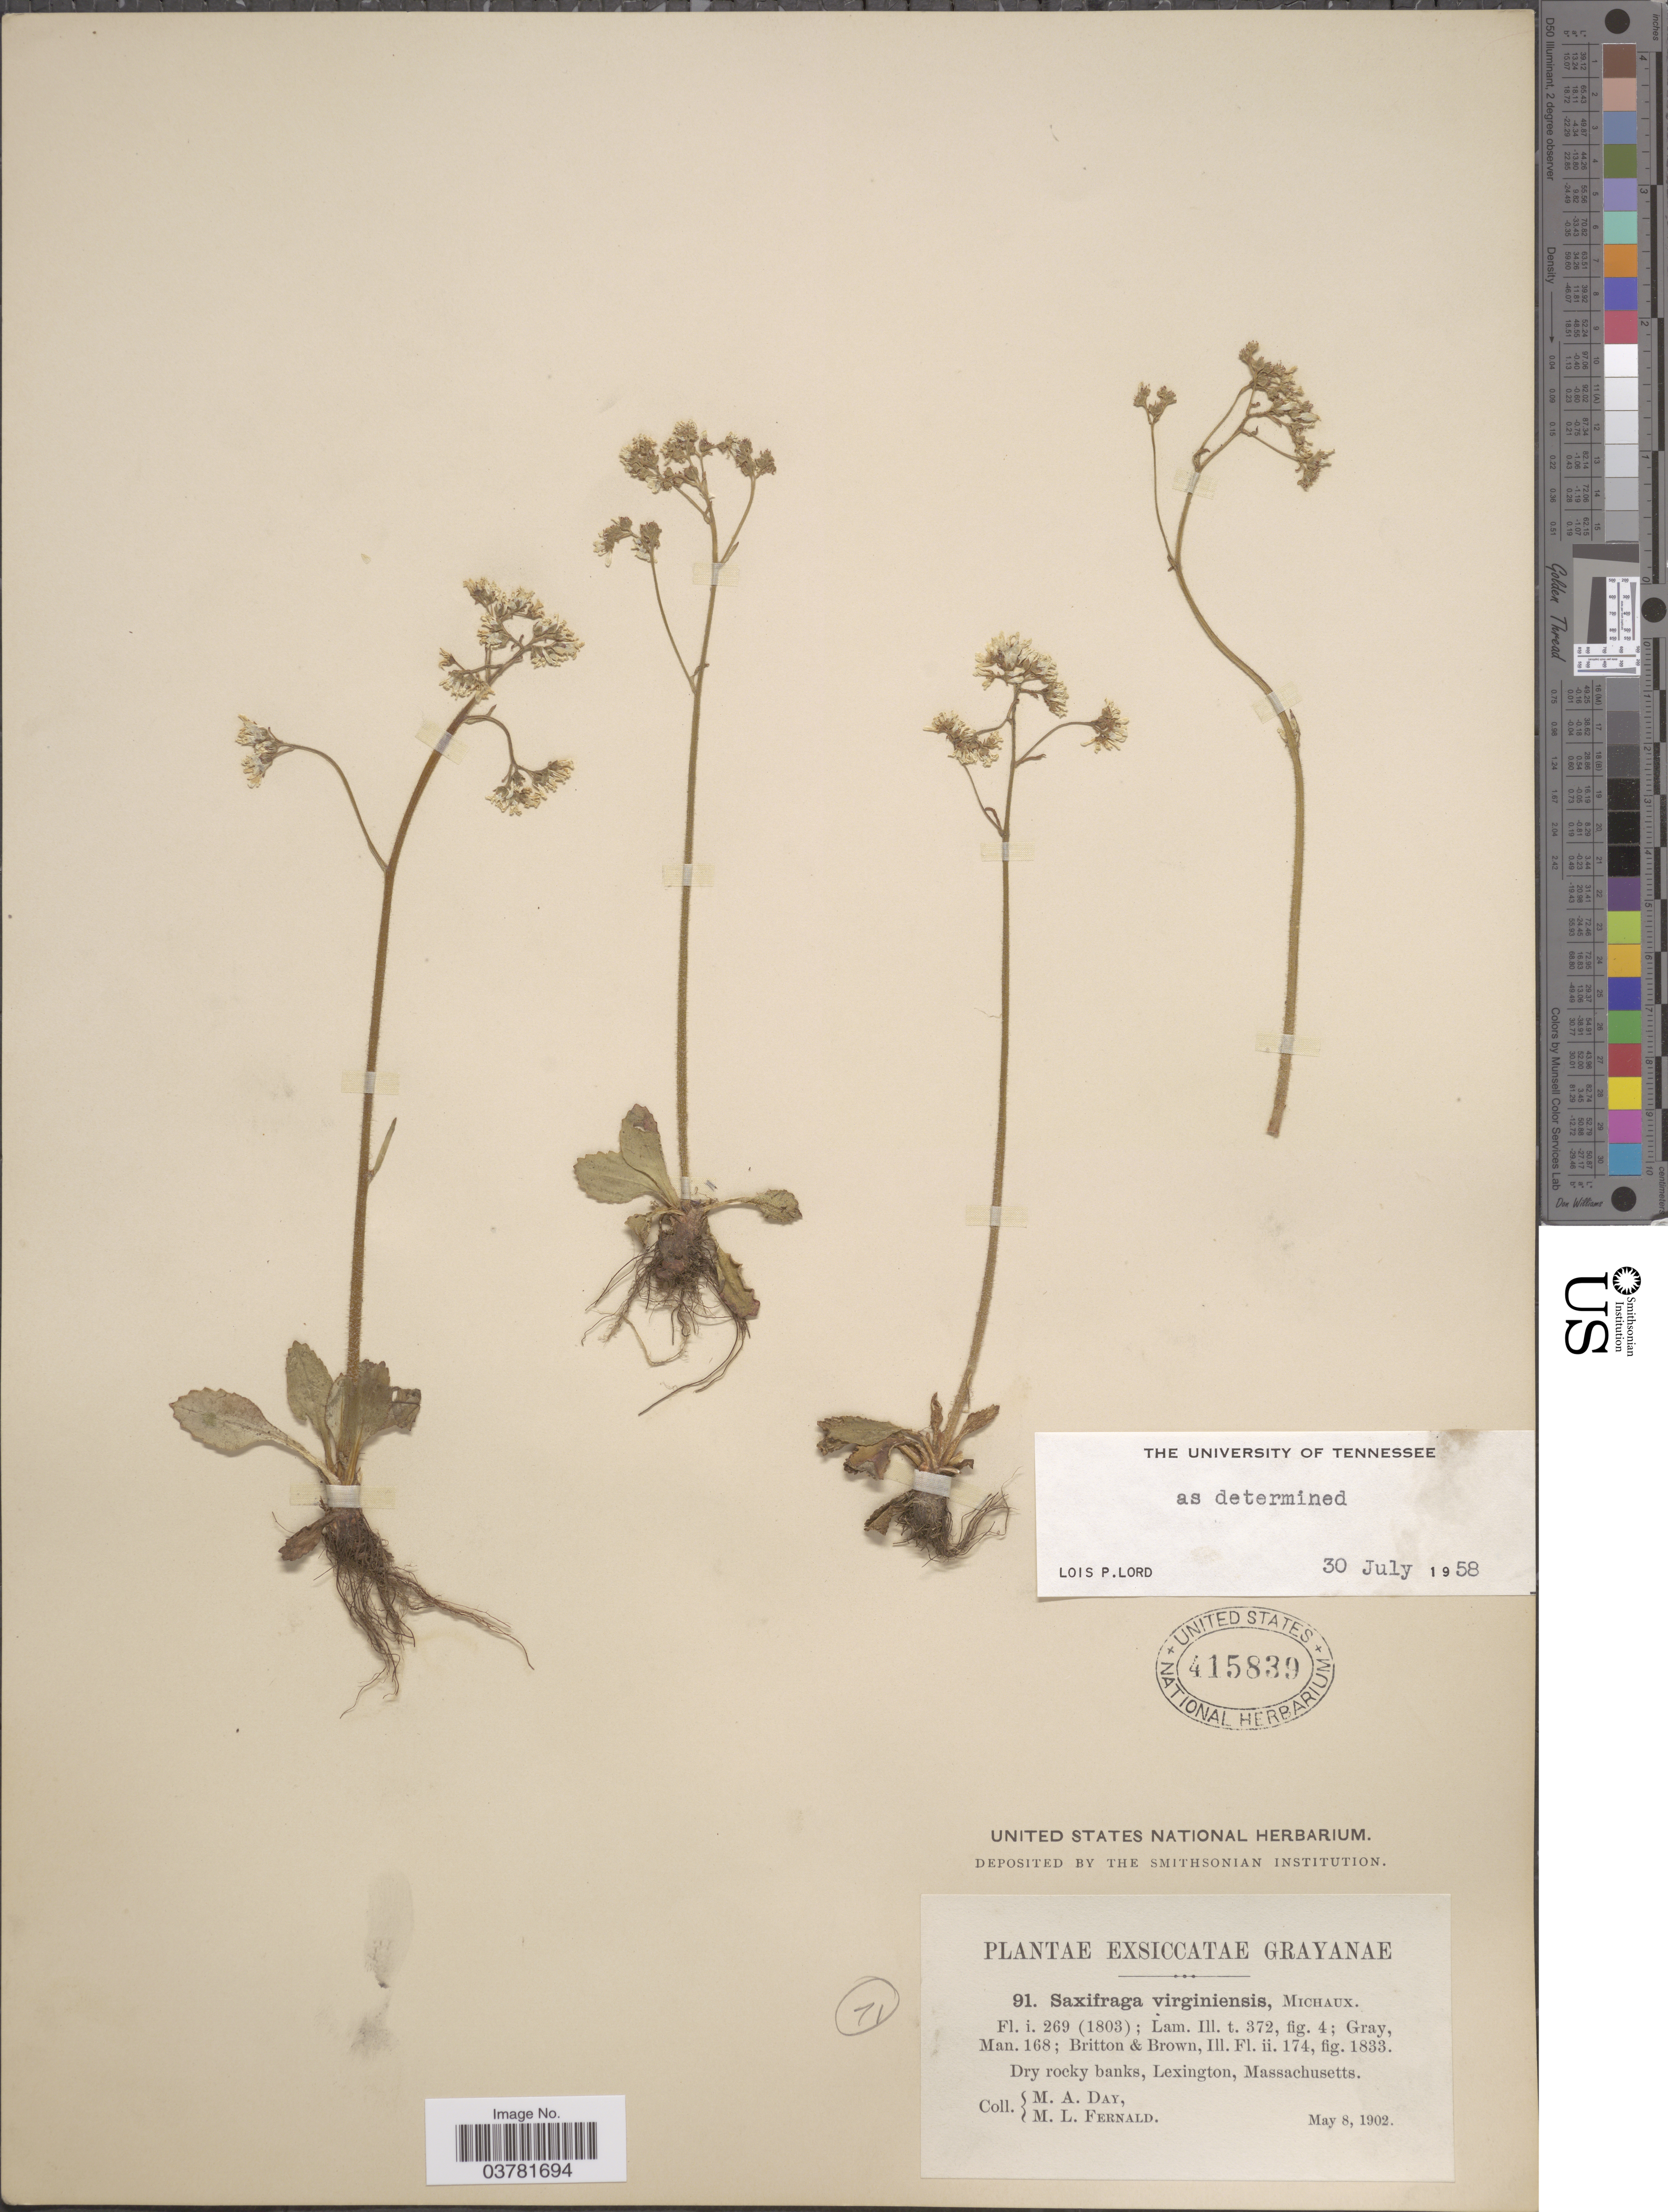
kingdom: Plantae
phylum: Tracheophyta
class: Magnoliopsida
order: Saxifragales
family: Saxifragaceae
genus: Micranthes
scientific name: Micranthes virginiensis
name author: (Michx.) Small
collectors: M. Day & M. L. Fernald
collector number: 91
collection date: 1902-05-08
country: United States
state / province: Massachusetts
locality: Dry rocky banks, Lexington.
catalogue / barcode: US 415839